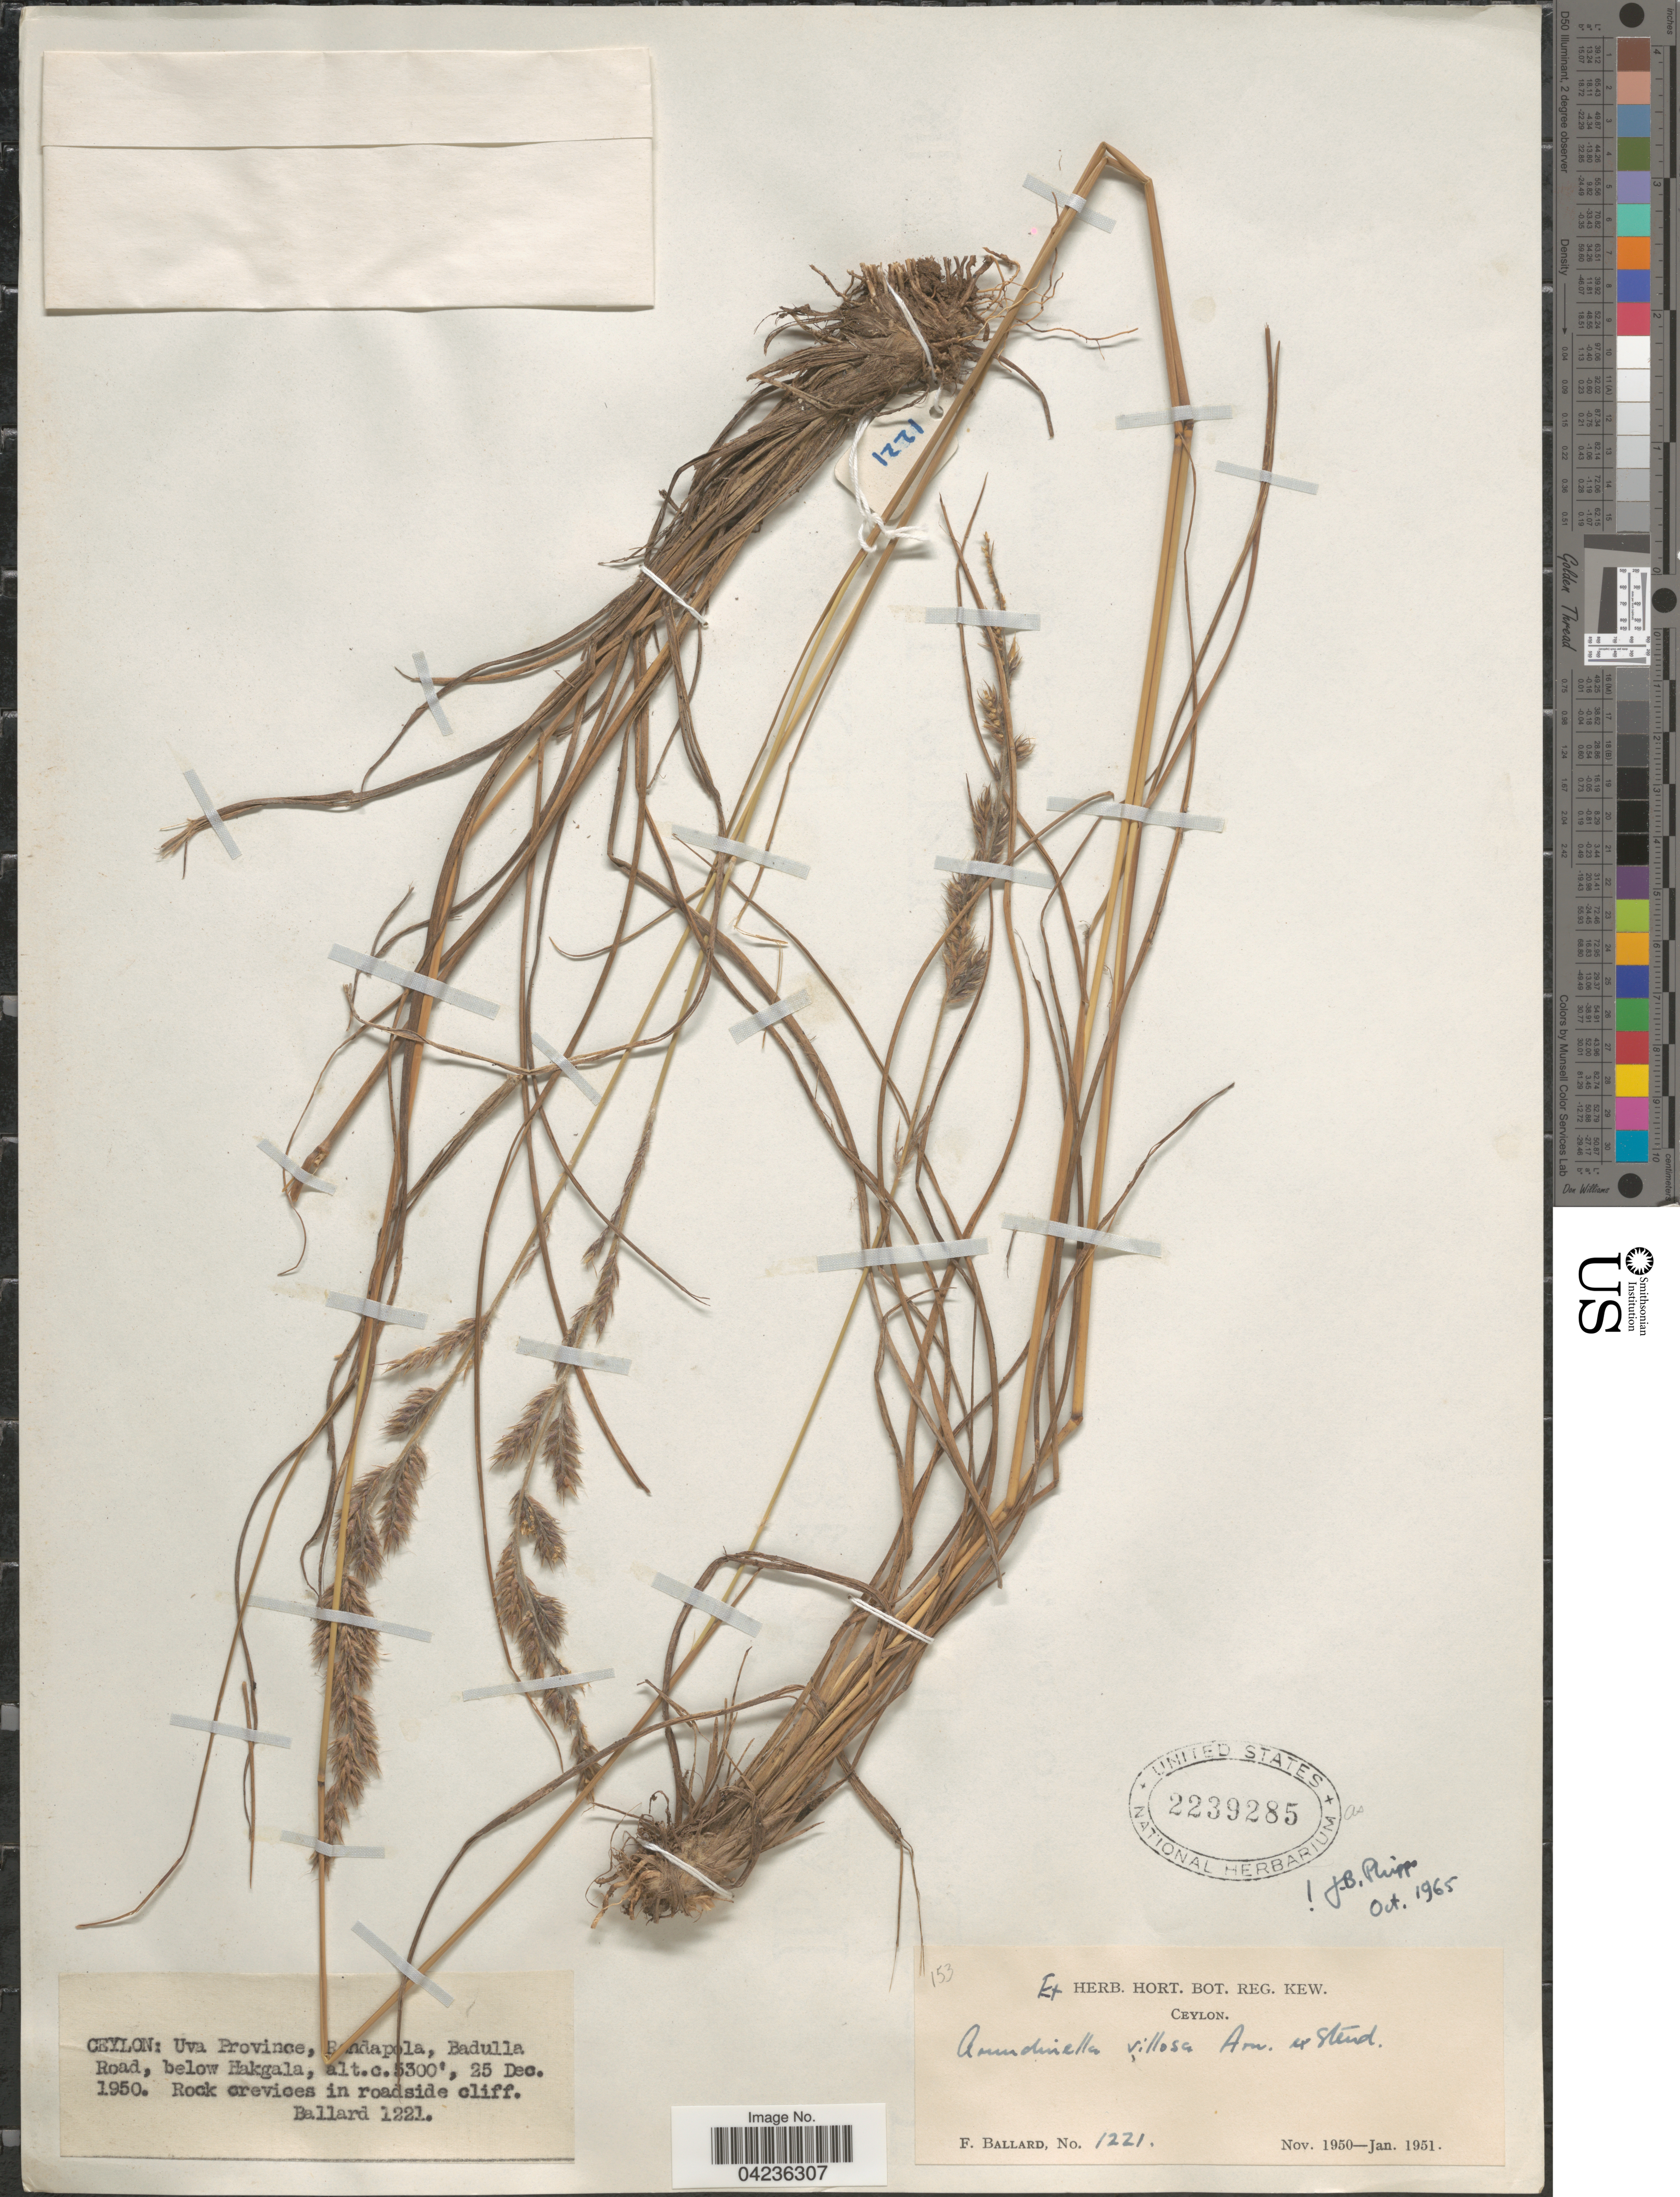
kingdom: Plantae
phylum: Tracheophyta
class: Liliopsida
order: Poales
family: Poaceae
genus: Arundinella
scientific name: Arundinella villosa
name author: Arn. ex Steud.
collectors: F. Ballard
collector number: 1221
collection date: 1950-12-25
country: Sri Lanka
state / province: Uva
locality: Ceylon: Uva Province, Rendapola, Badulla Road, below Hakgala.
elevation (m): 1615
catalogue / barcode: US 2239285